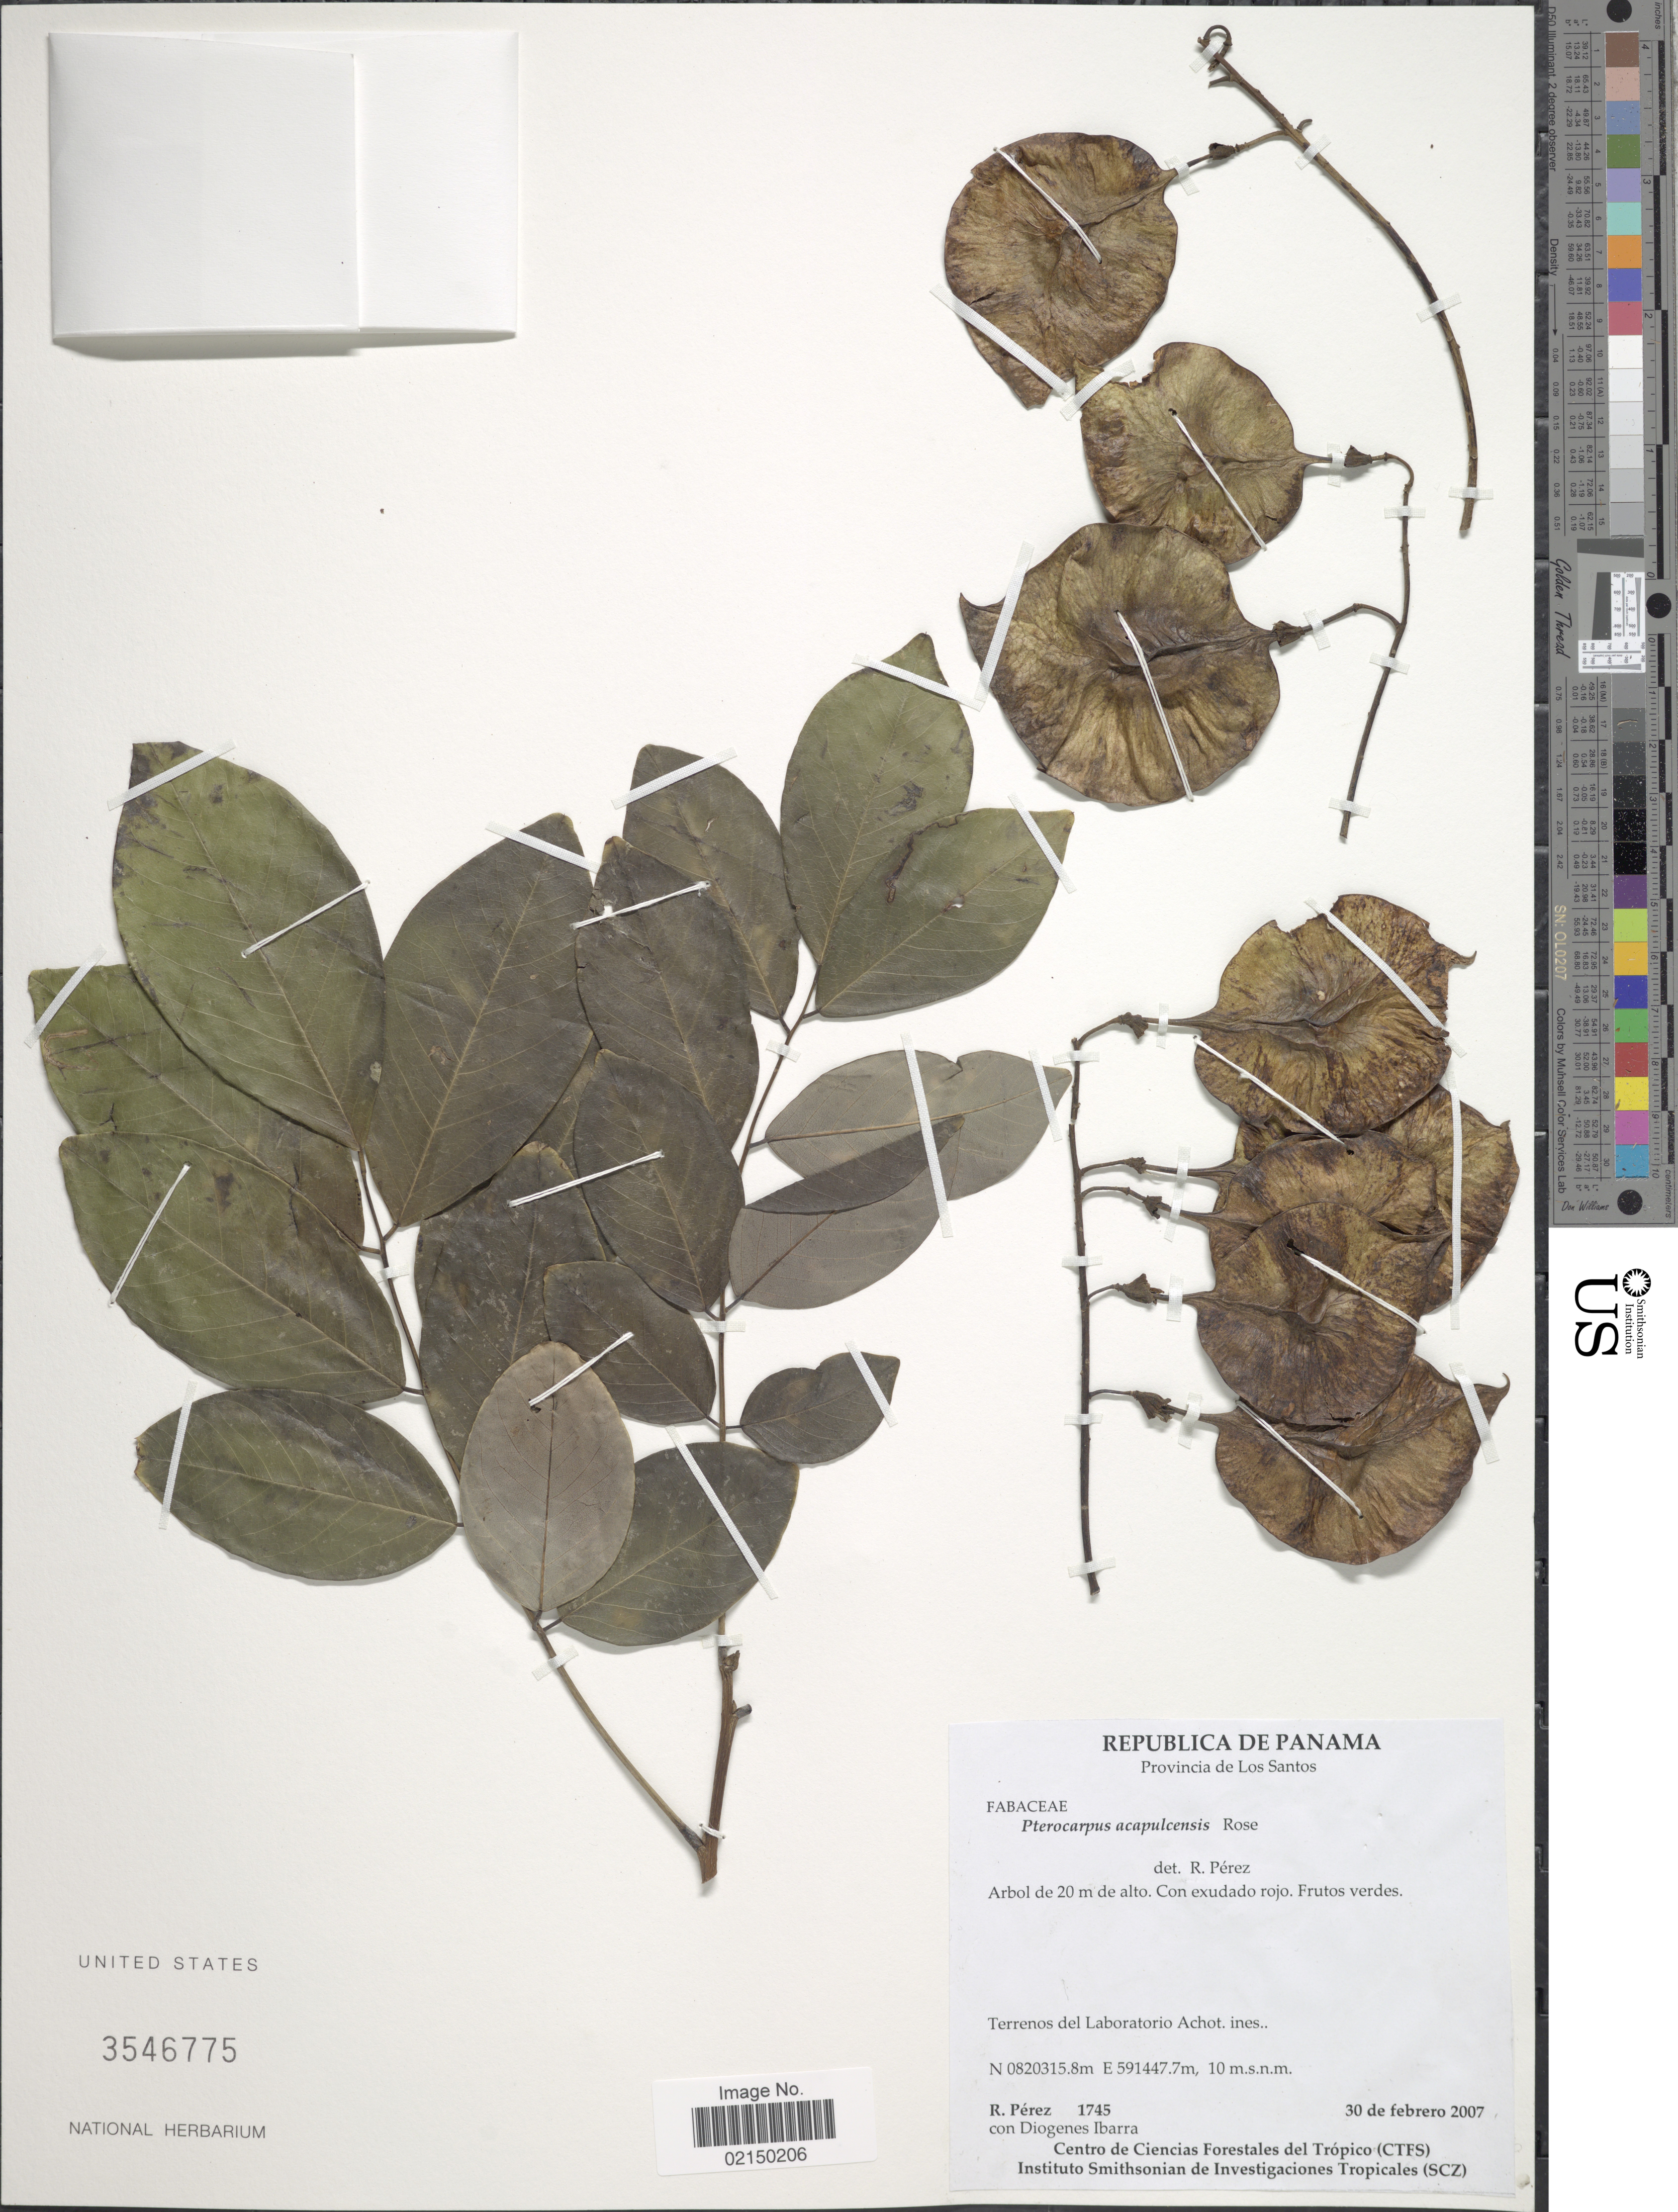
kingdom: Plantae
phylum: Tracheophyta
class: Magnoliopsida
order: Fabales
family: Fabaceae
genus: Pterocarpus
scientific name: Pterocarpus acapulcensis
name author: Rose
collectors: R. Perez & D. Ibarra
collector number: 1745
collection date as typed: Transcribed d/m/y: 30/2/2007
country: Panama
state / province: Los Santos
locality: Terrenos del Laboratorio Achot. Ines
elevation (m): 10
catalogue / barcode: US 3546775